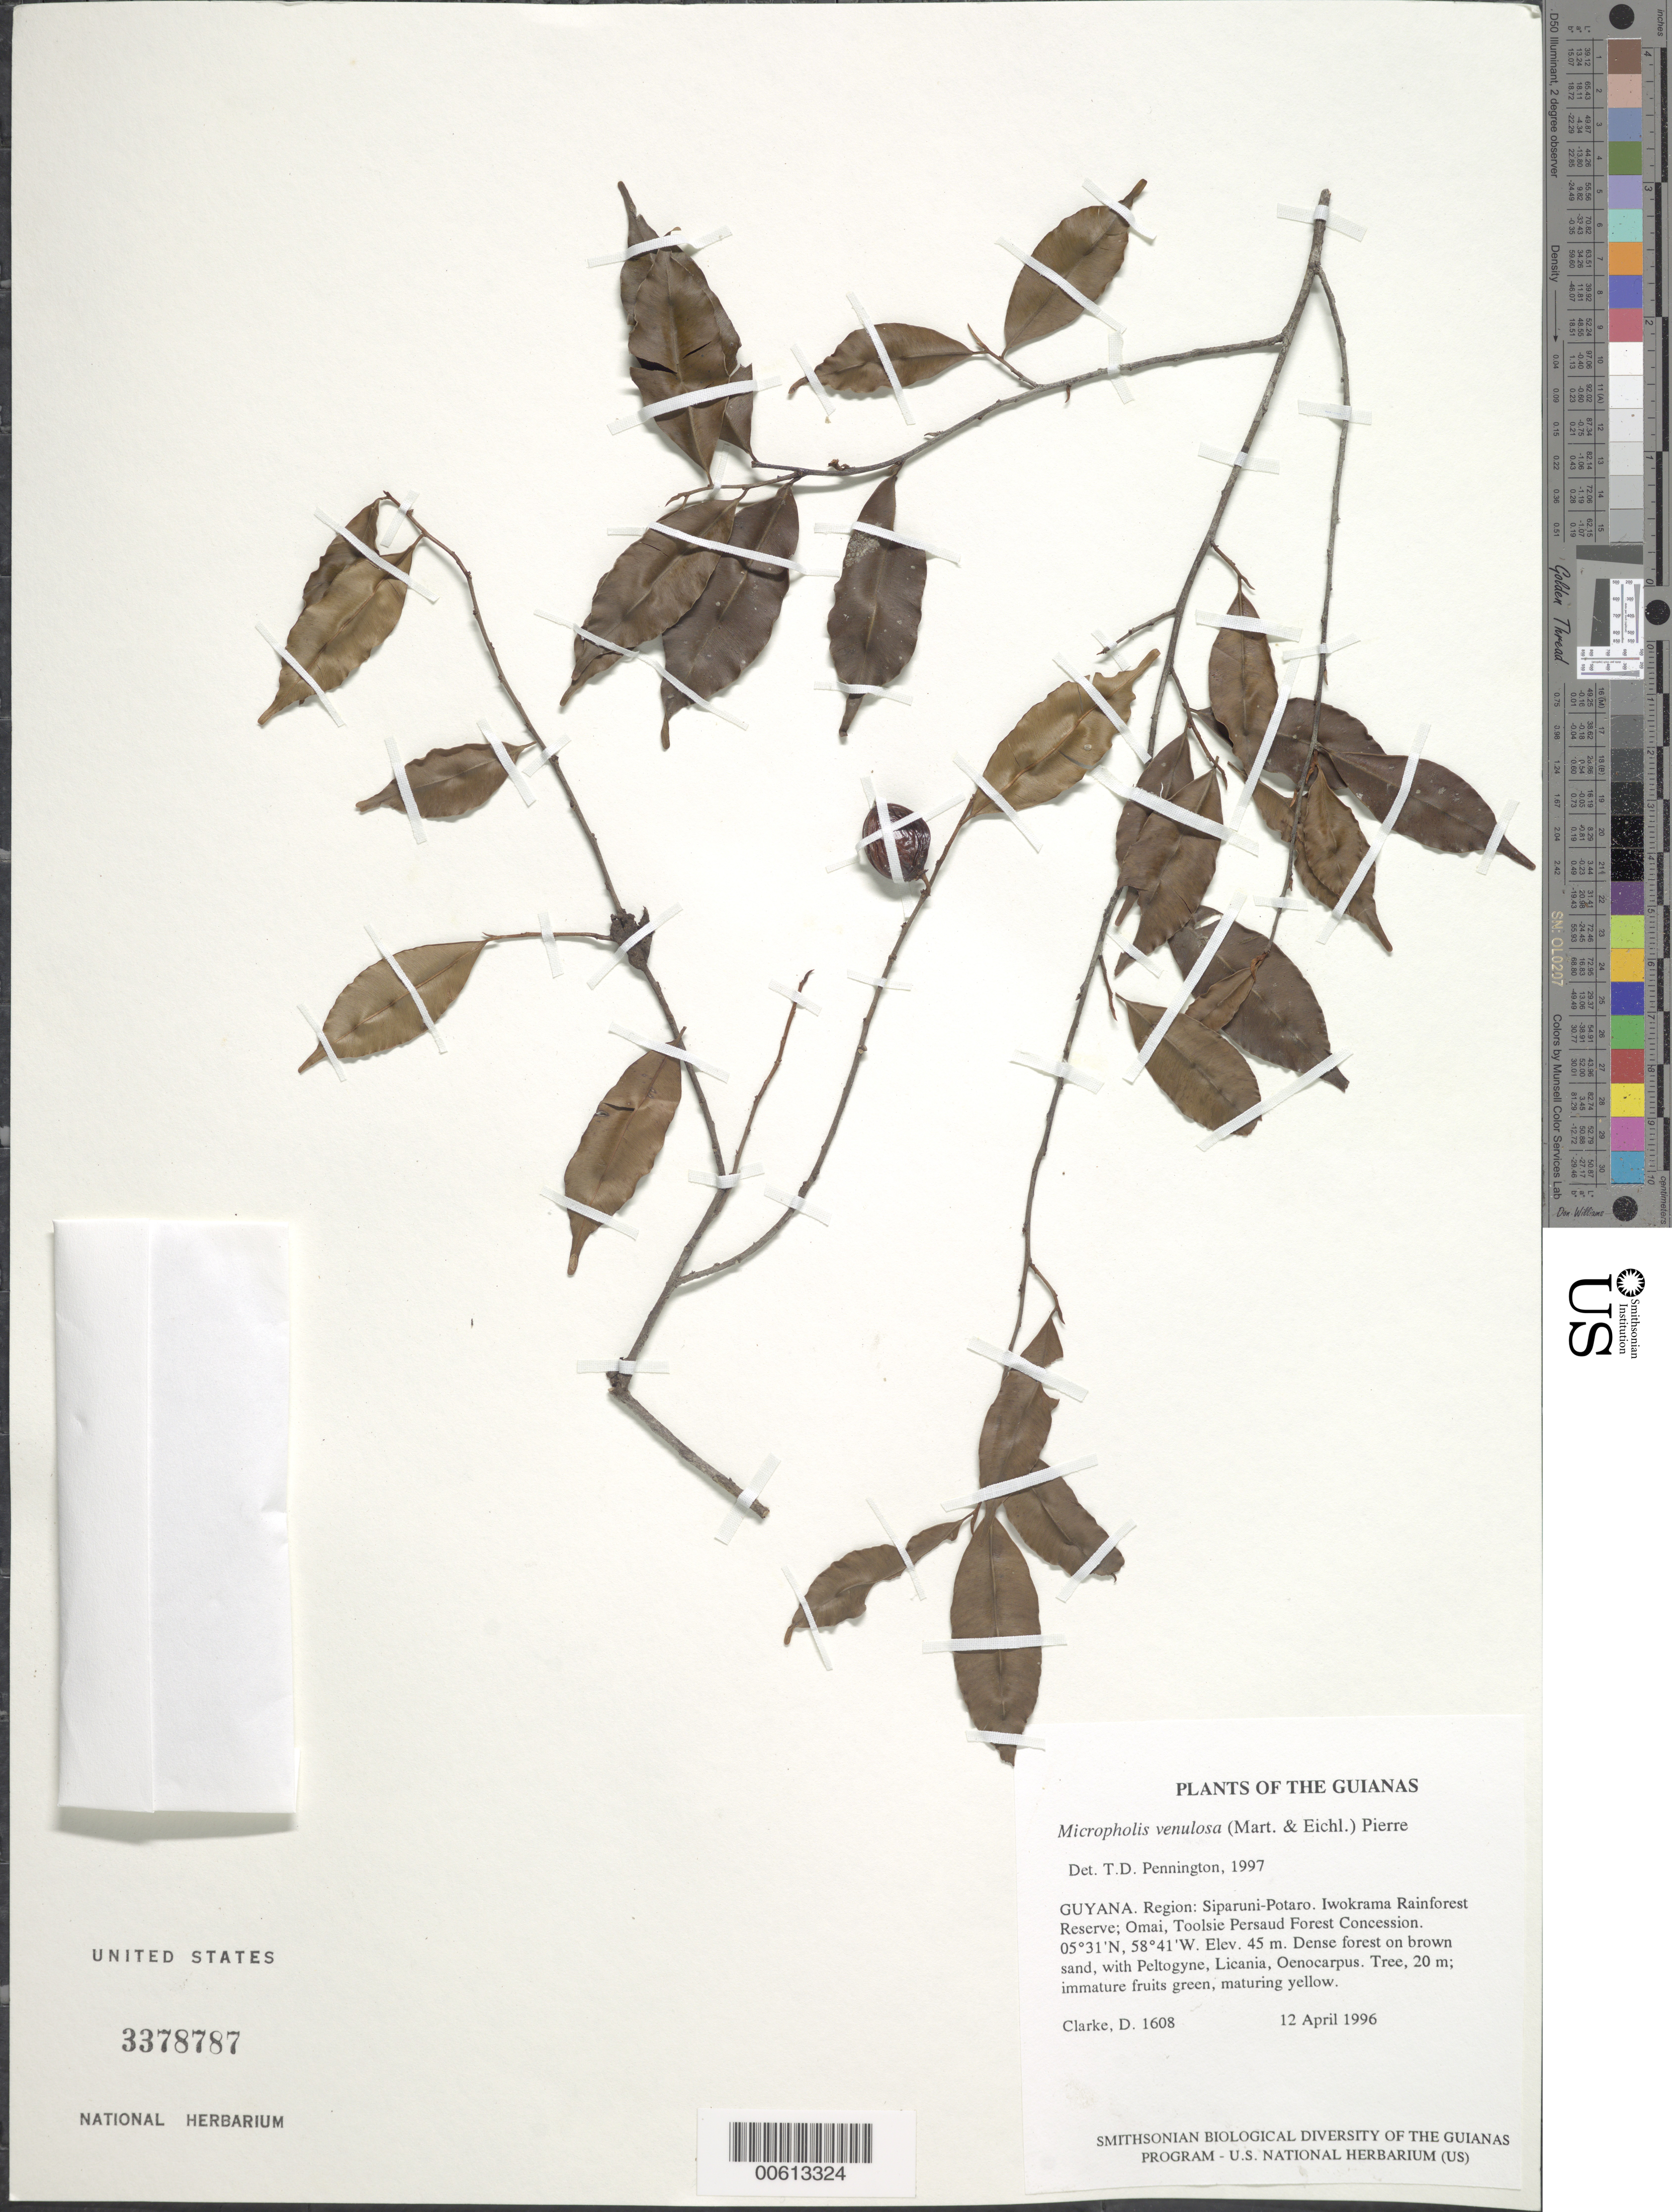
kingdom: Plantae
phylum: Tracheophyta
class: Magnoliopsida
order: Ericales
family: Sapotaceae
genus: Micropholis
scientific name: Micropholis venulosa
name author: (Mart. & Eichler) Pierre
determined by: Pennington, T. D., (K)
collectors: H. D. Clarke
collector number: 1608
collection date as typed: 12 April 1996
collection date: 1996-04-12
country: Guyana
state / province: Potaro-Siparuni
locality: Omai, Toolsie Persaud Forest Concession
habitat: Dense forest on brown sand, with Peltogyne, Licania, Oenocarpus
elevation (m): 45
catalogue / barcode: US 3378787